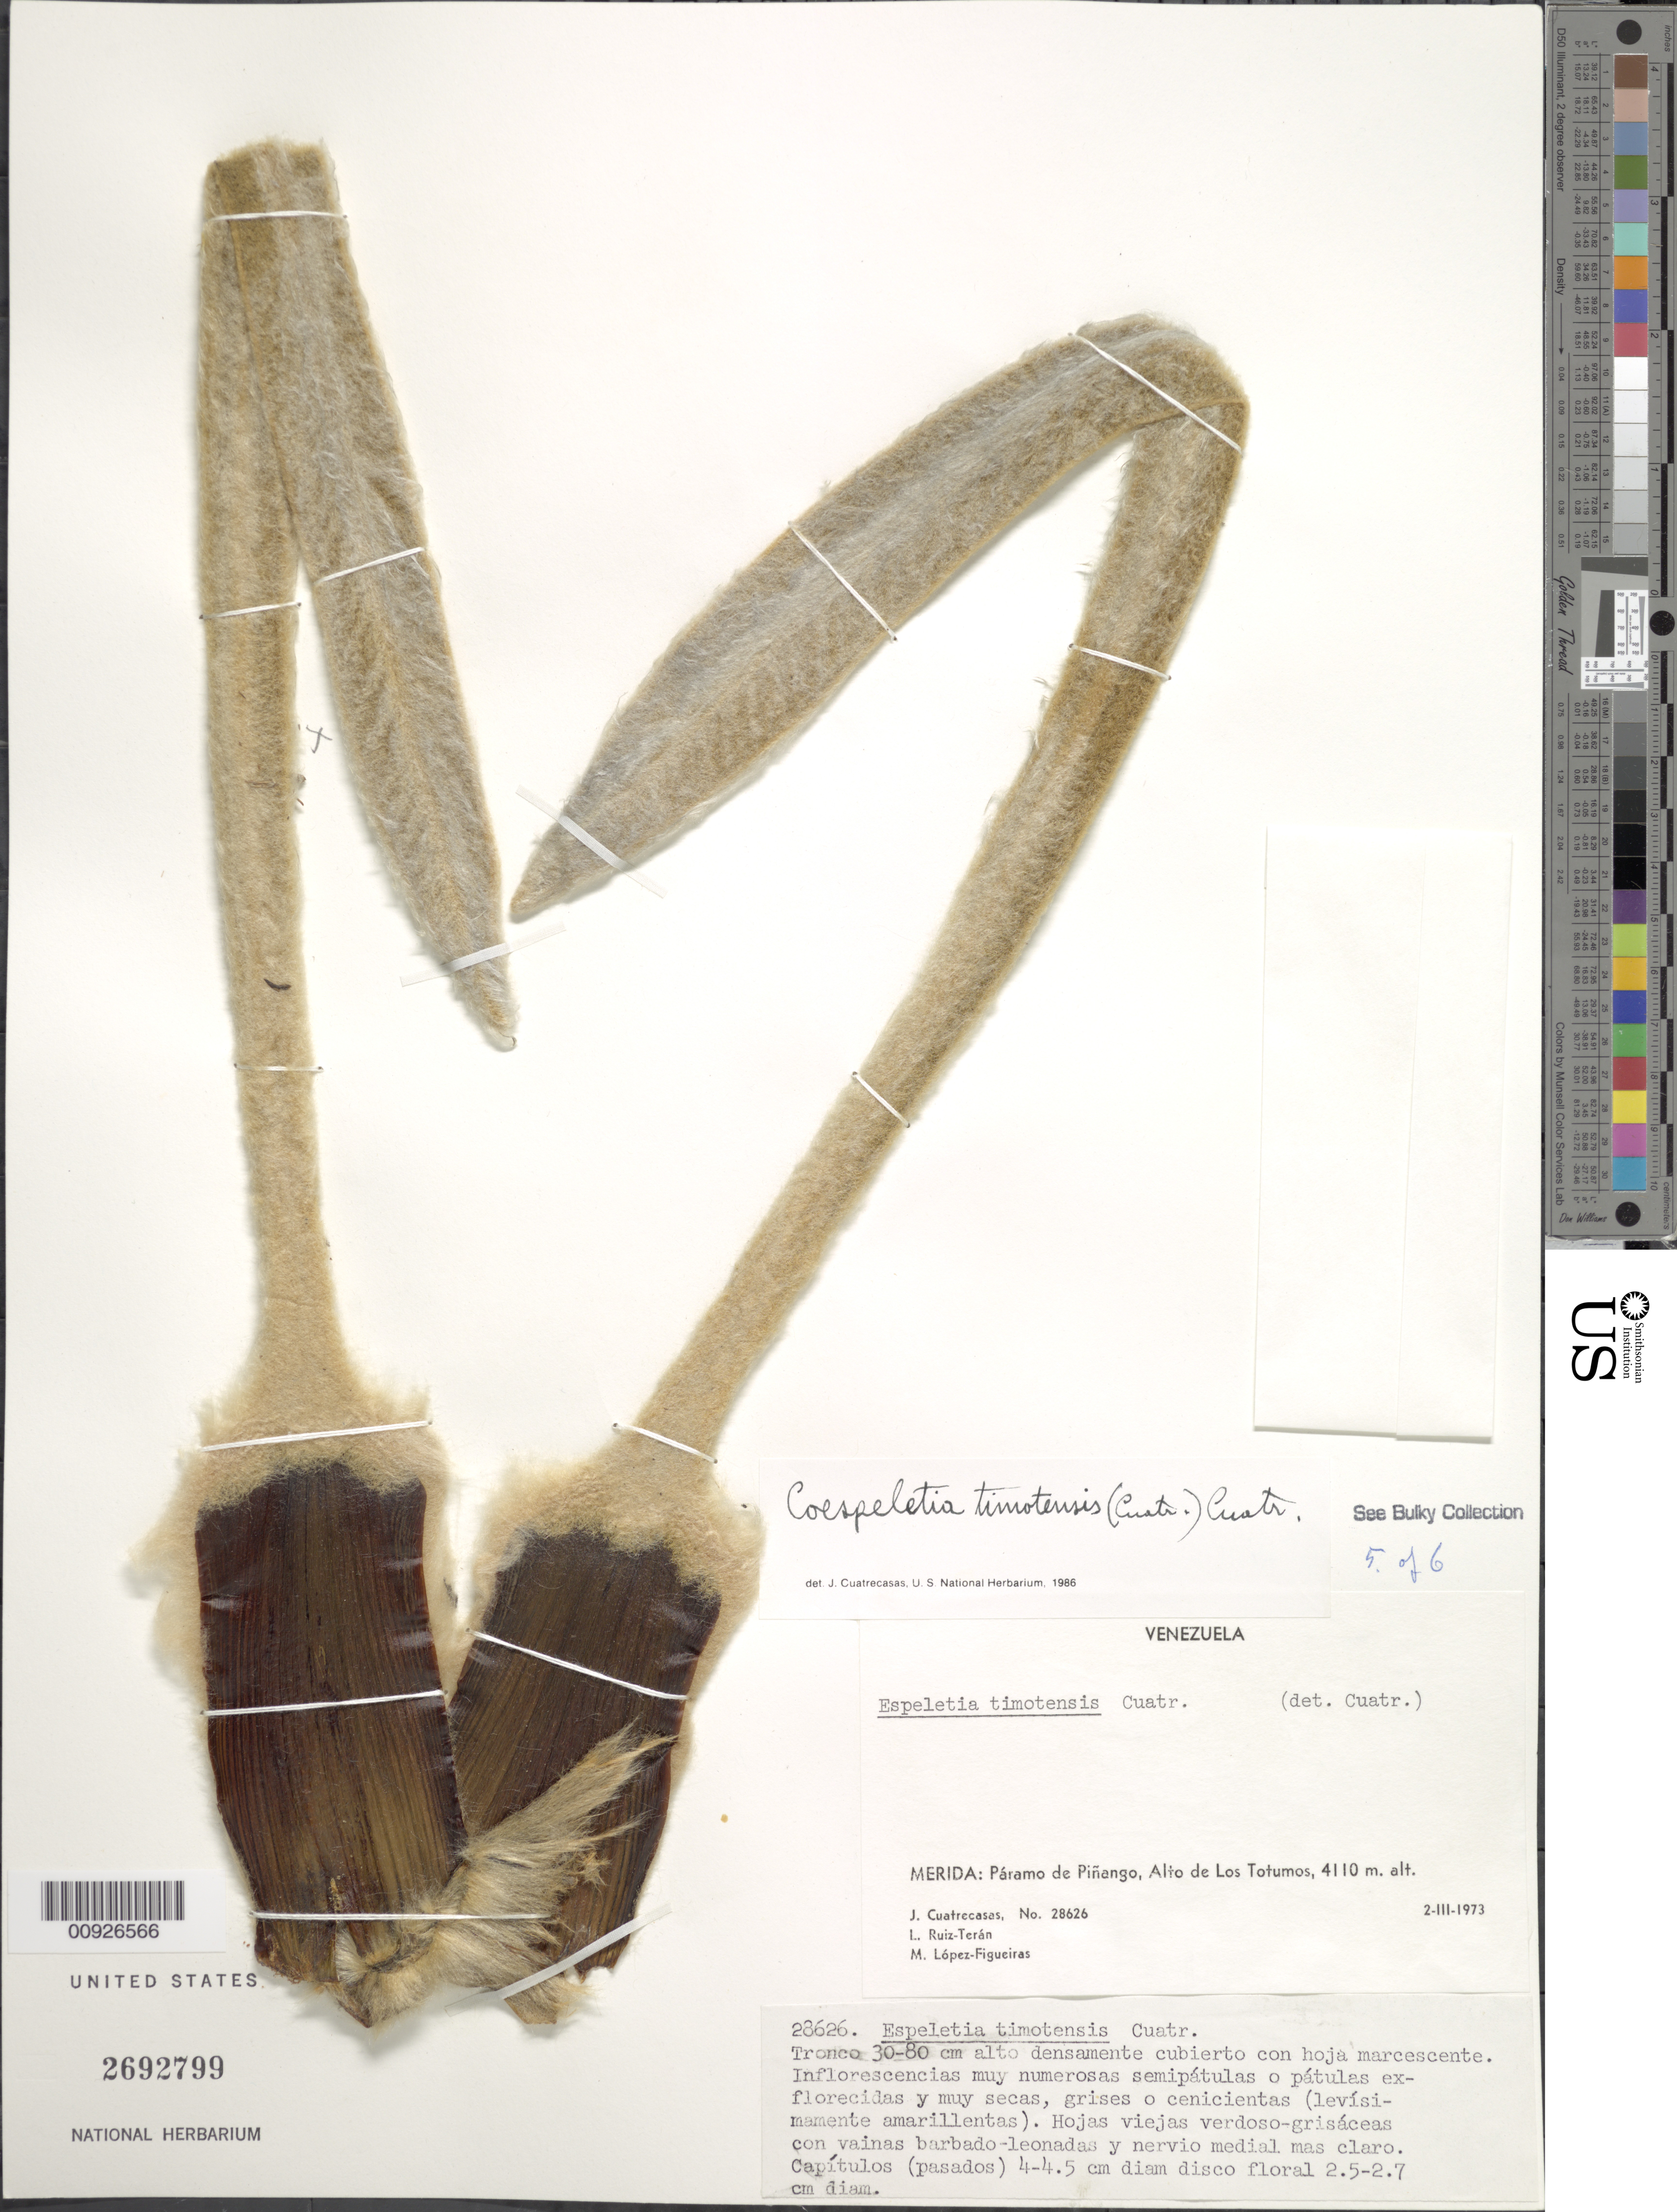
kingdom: Plantae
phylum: Tracheophyta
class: Magnoliopsida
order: Asterales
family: Asteraceae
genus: Coespeletia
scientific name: Coespeletia timotensis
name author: (Cuatrec.) Cuatrec.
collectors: J. Cuatrecasas, L. E. Ruíz-Terán & M. López Figueiras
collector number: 28626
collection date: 1973-03-02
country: Venezuela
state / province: Mérida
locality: P. de Piñango. Alto de los Totumos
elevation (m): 4110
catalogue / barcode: US 2692799